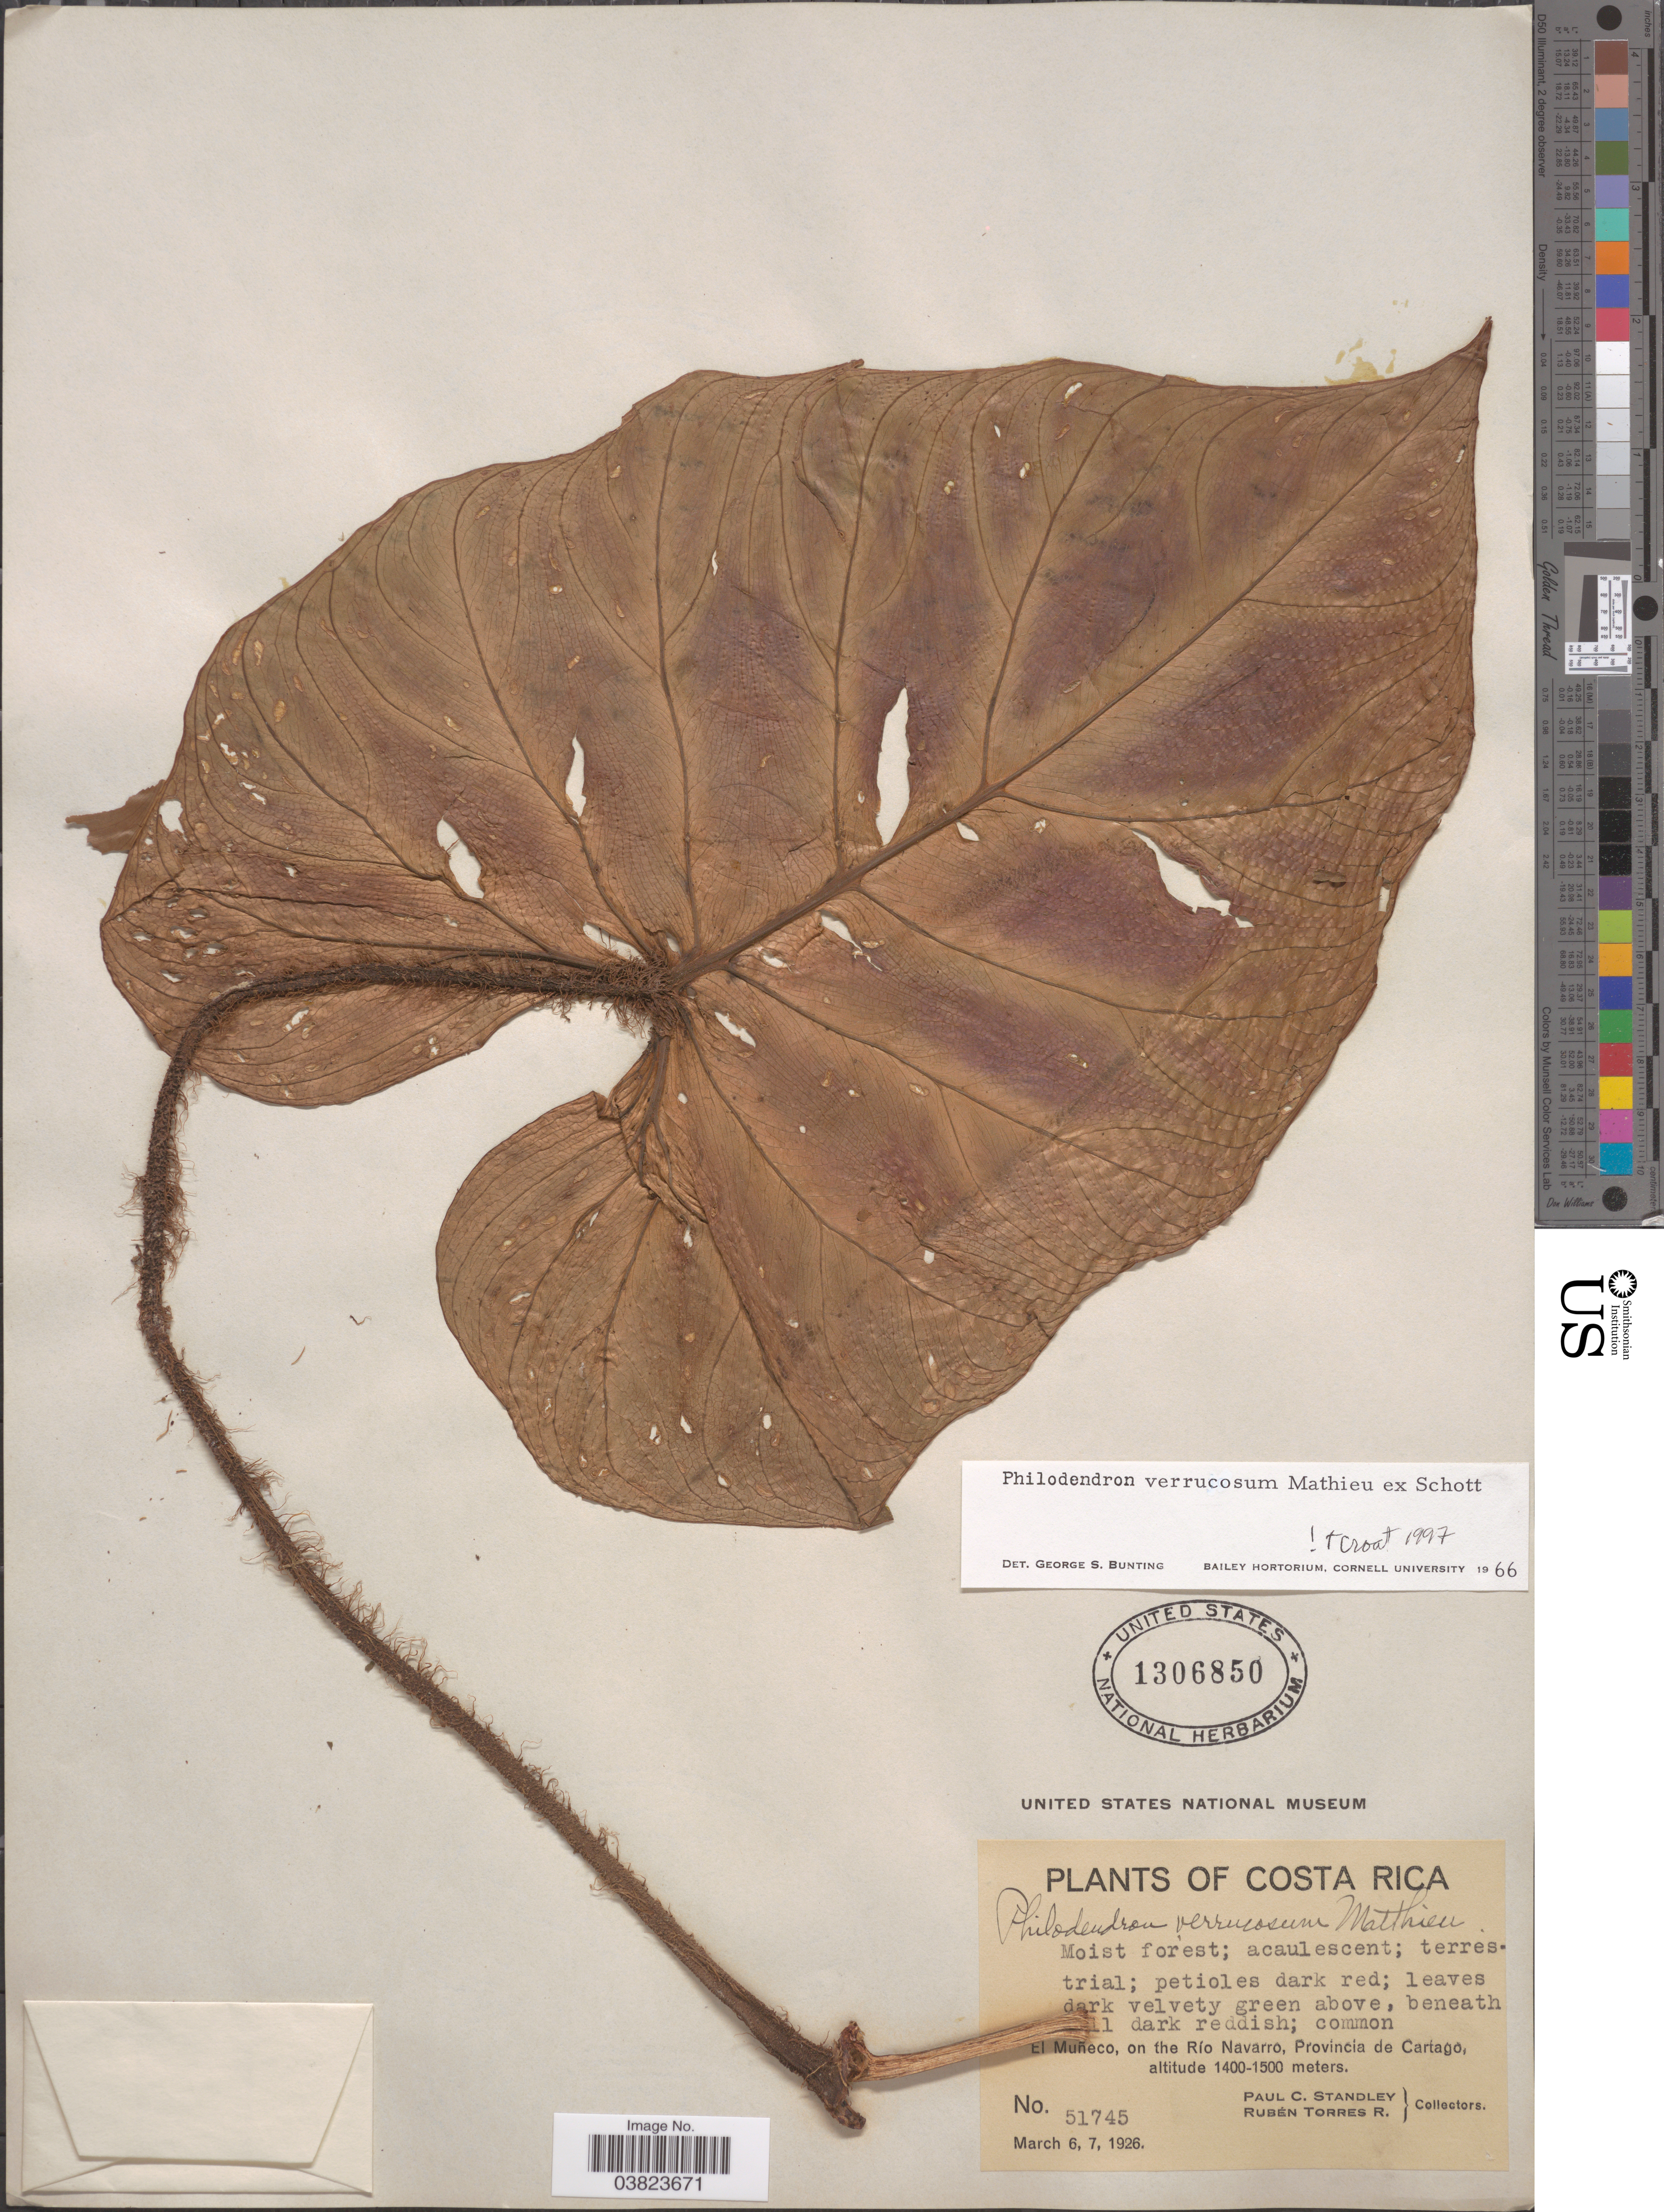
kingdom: Plantae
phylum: Tracheophyta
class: Liliopsida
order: Alismatales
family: Araceae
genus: Philodendron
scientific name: Philodendron verrucosum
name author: L. Mathieu ex Schott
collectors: P. C. Standley & R. Torres Rojas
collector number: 51745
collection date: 1926-03-06/1926-03-07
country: Costa Rica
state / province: Cartago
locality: El Muñeco, on the Río Navarro.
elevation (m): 1400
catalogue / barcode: US 1306850